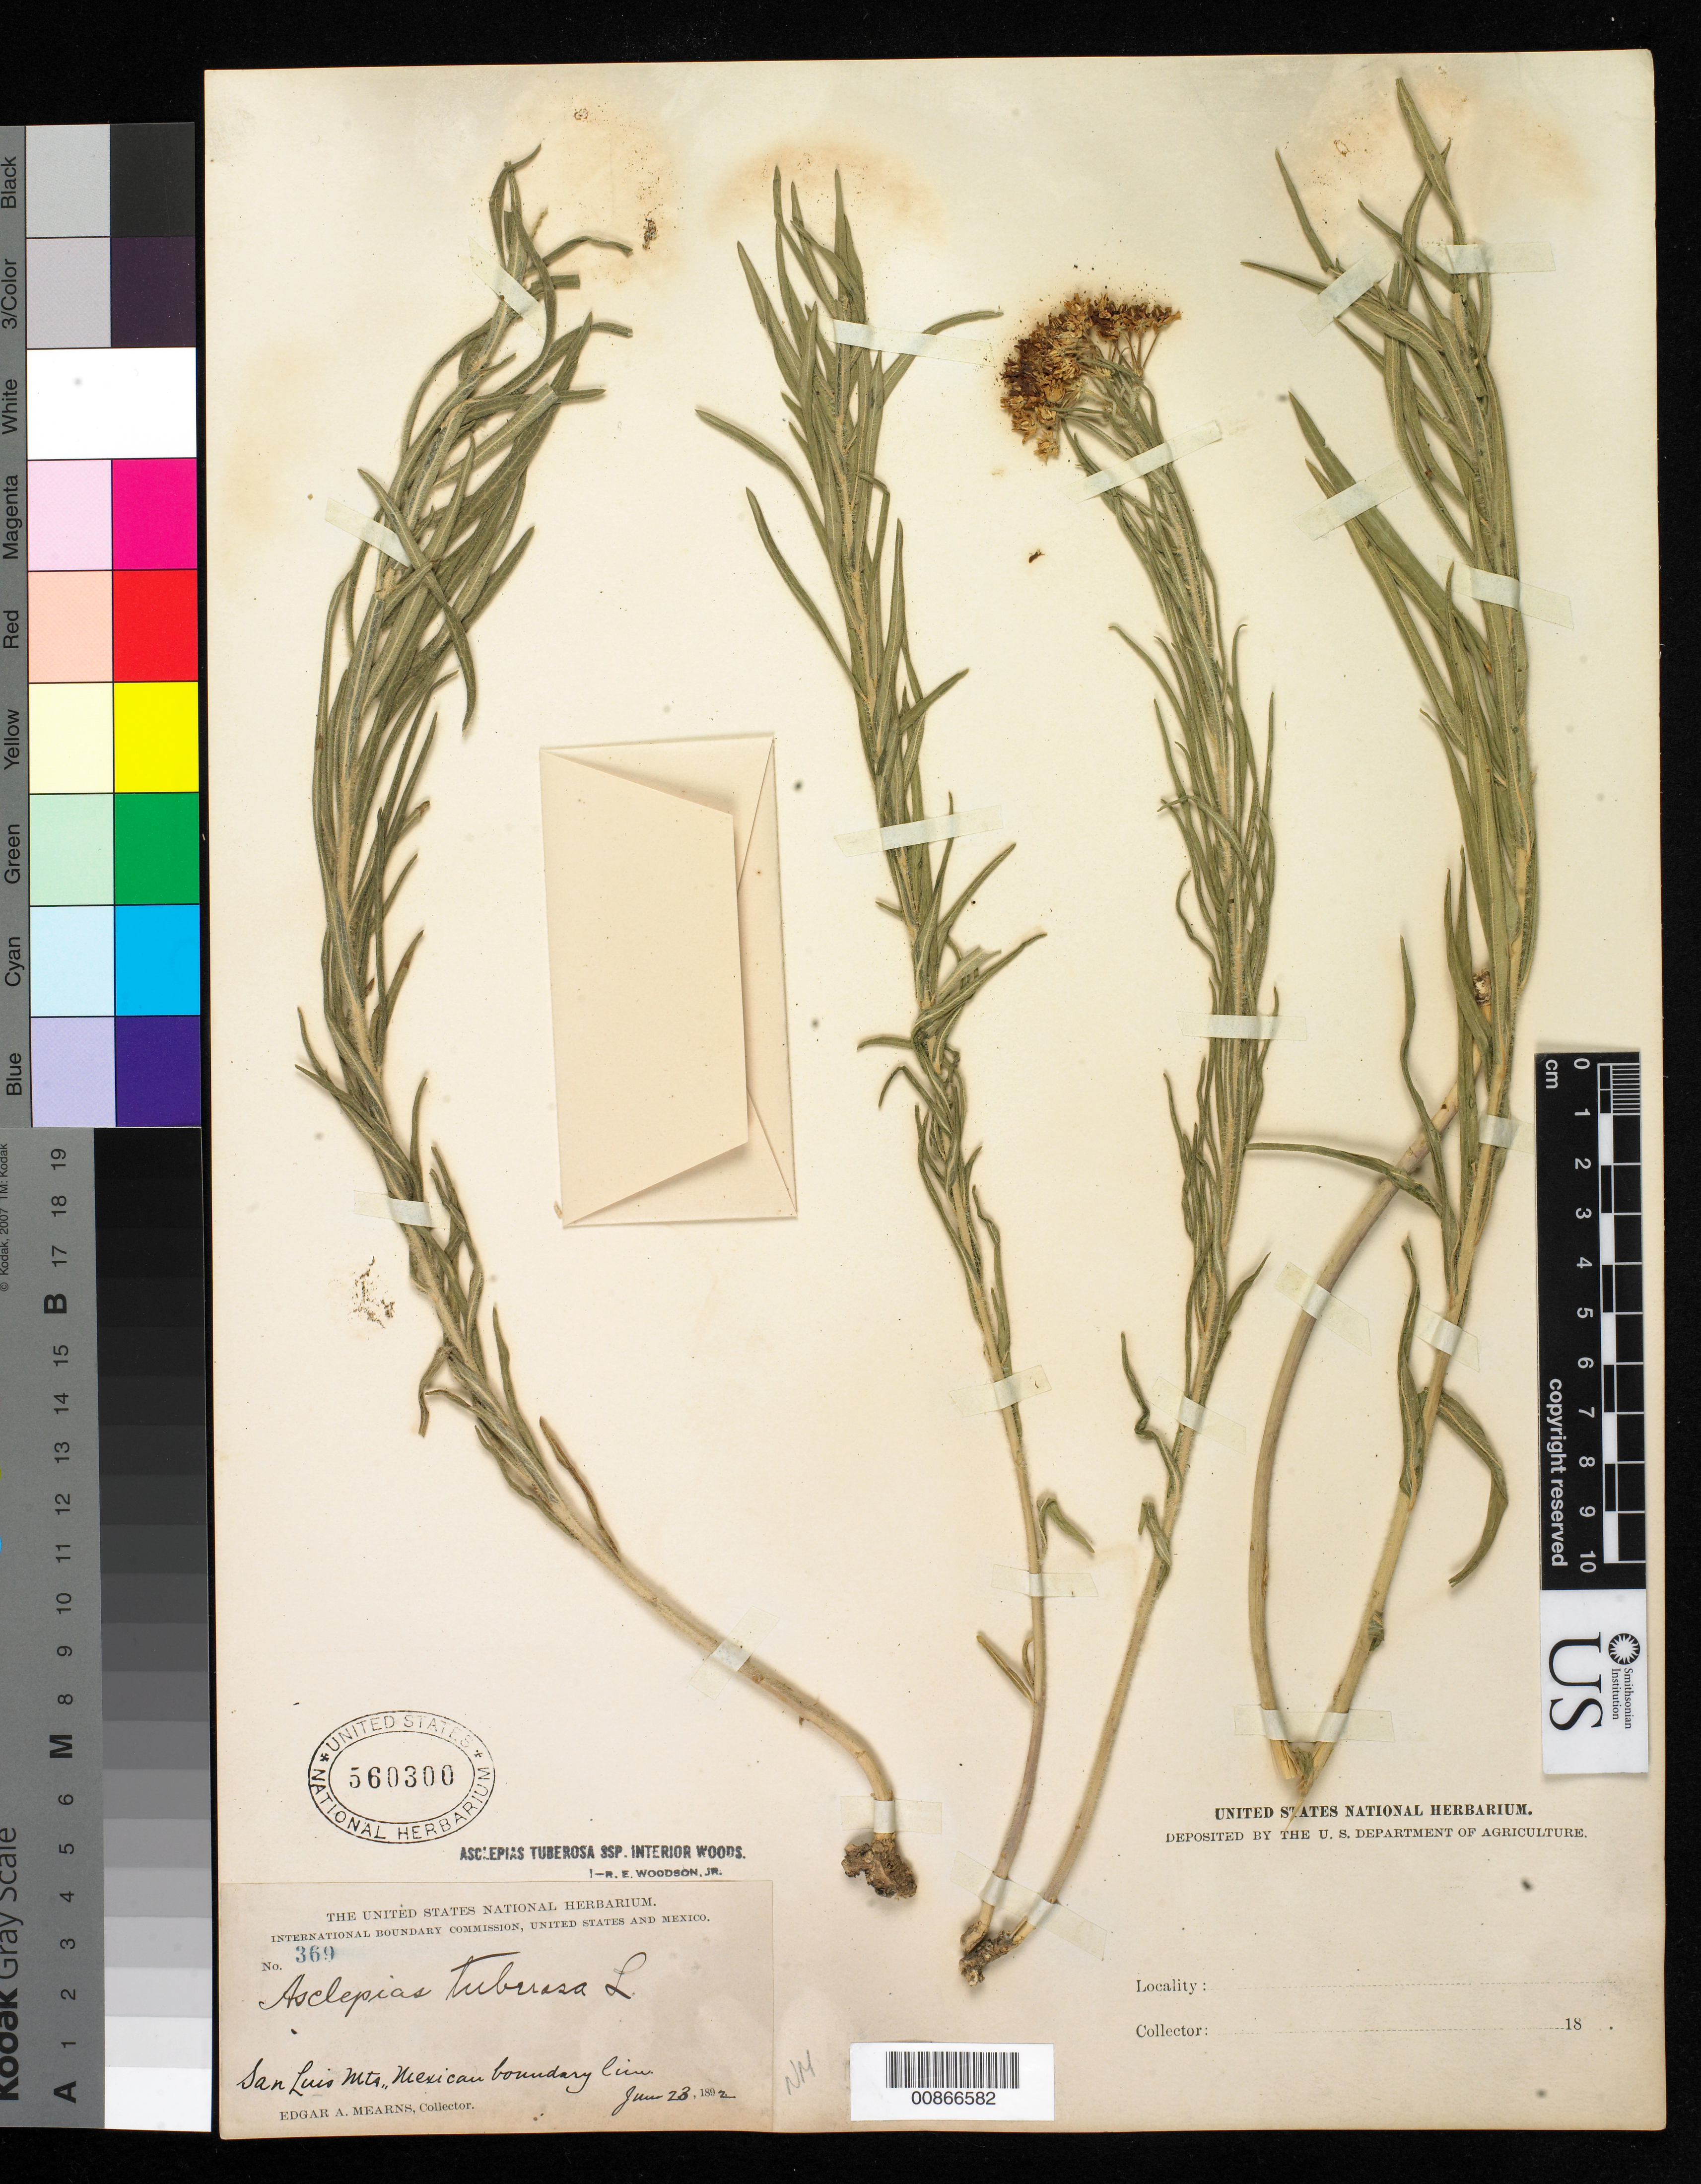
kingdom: Plantae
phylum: Tracheophyta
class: Magnoliopsida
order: Gentianales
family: Apocynaceae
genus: Asclepias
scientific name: Asclepias tuberosa subsp. interior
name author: Woodson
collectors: E. A. Mearns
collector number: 369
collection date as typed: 23 Jun 1892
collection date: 1892-06-23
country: United States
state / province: New Mexico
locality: San Luis Mts., Mexican Boundary Line.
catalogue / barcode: US 560300